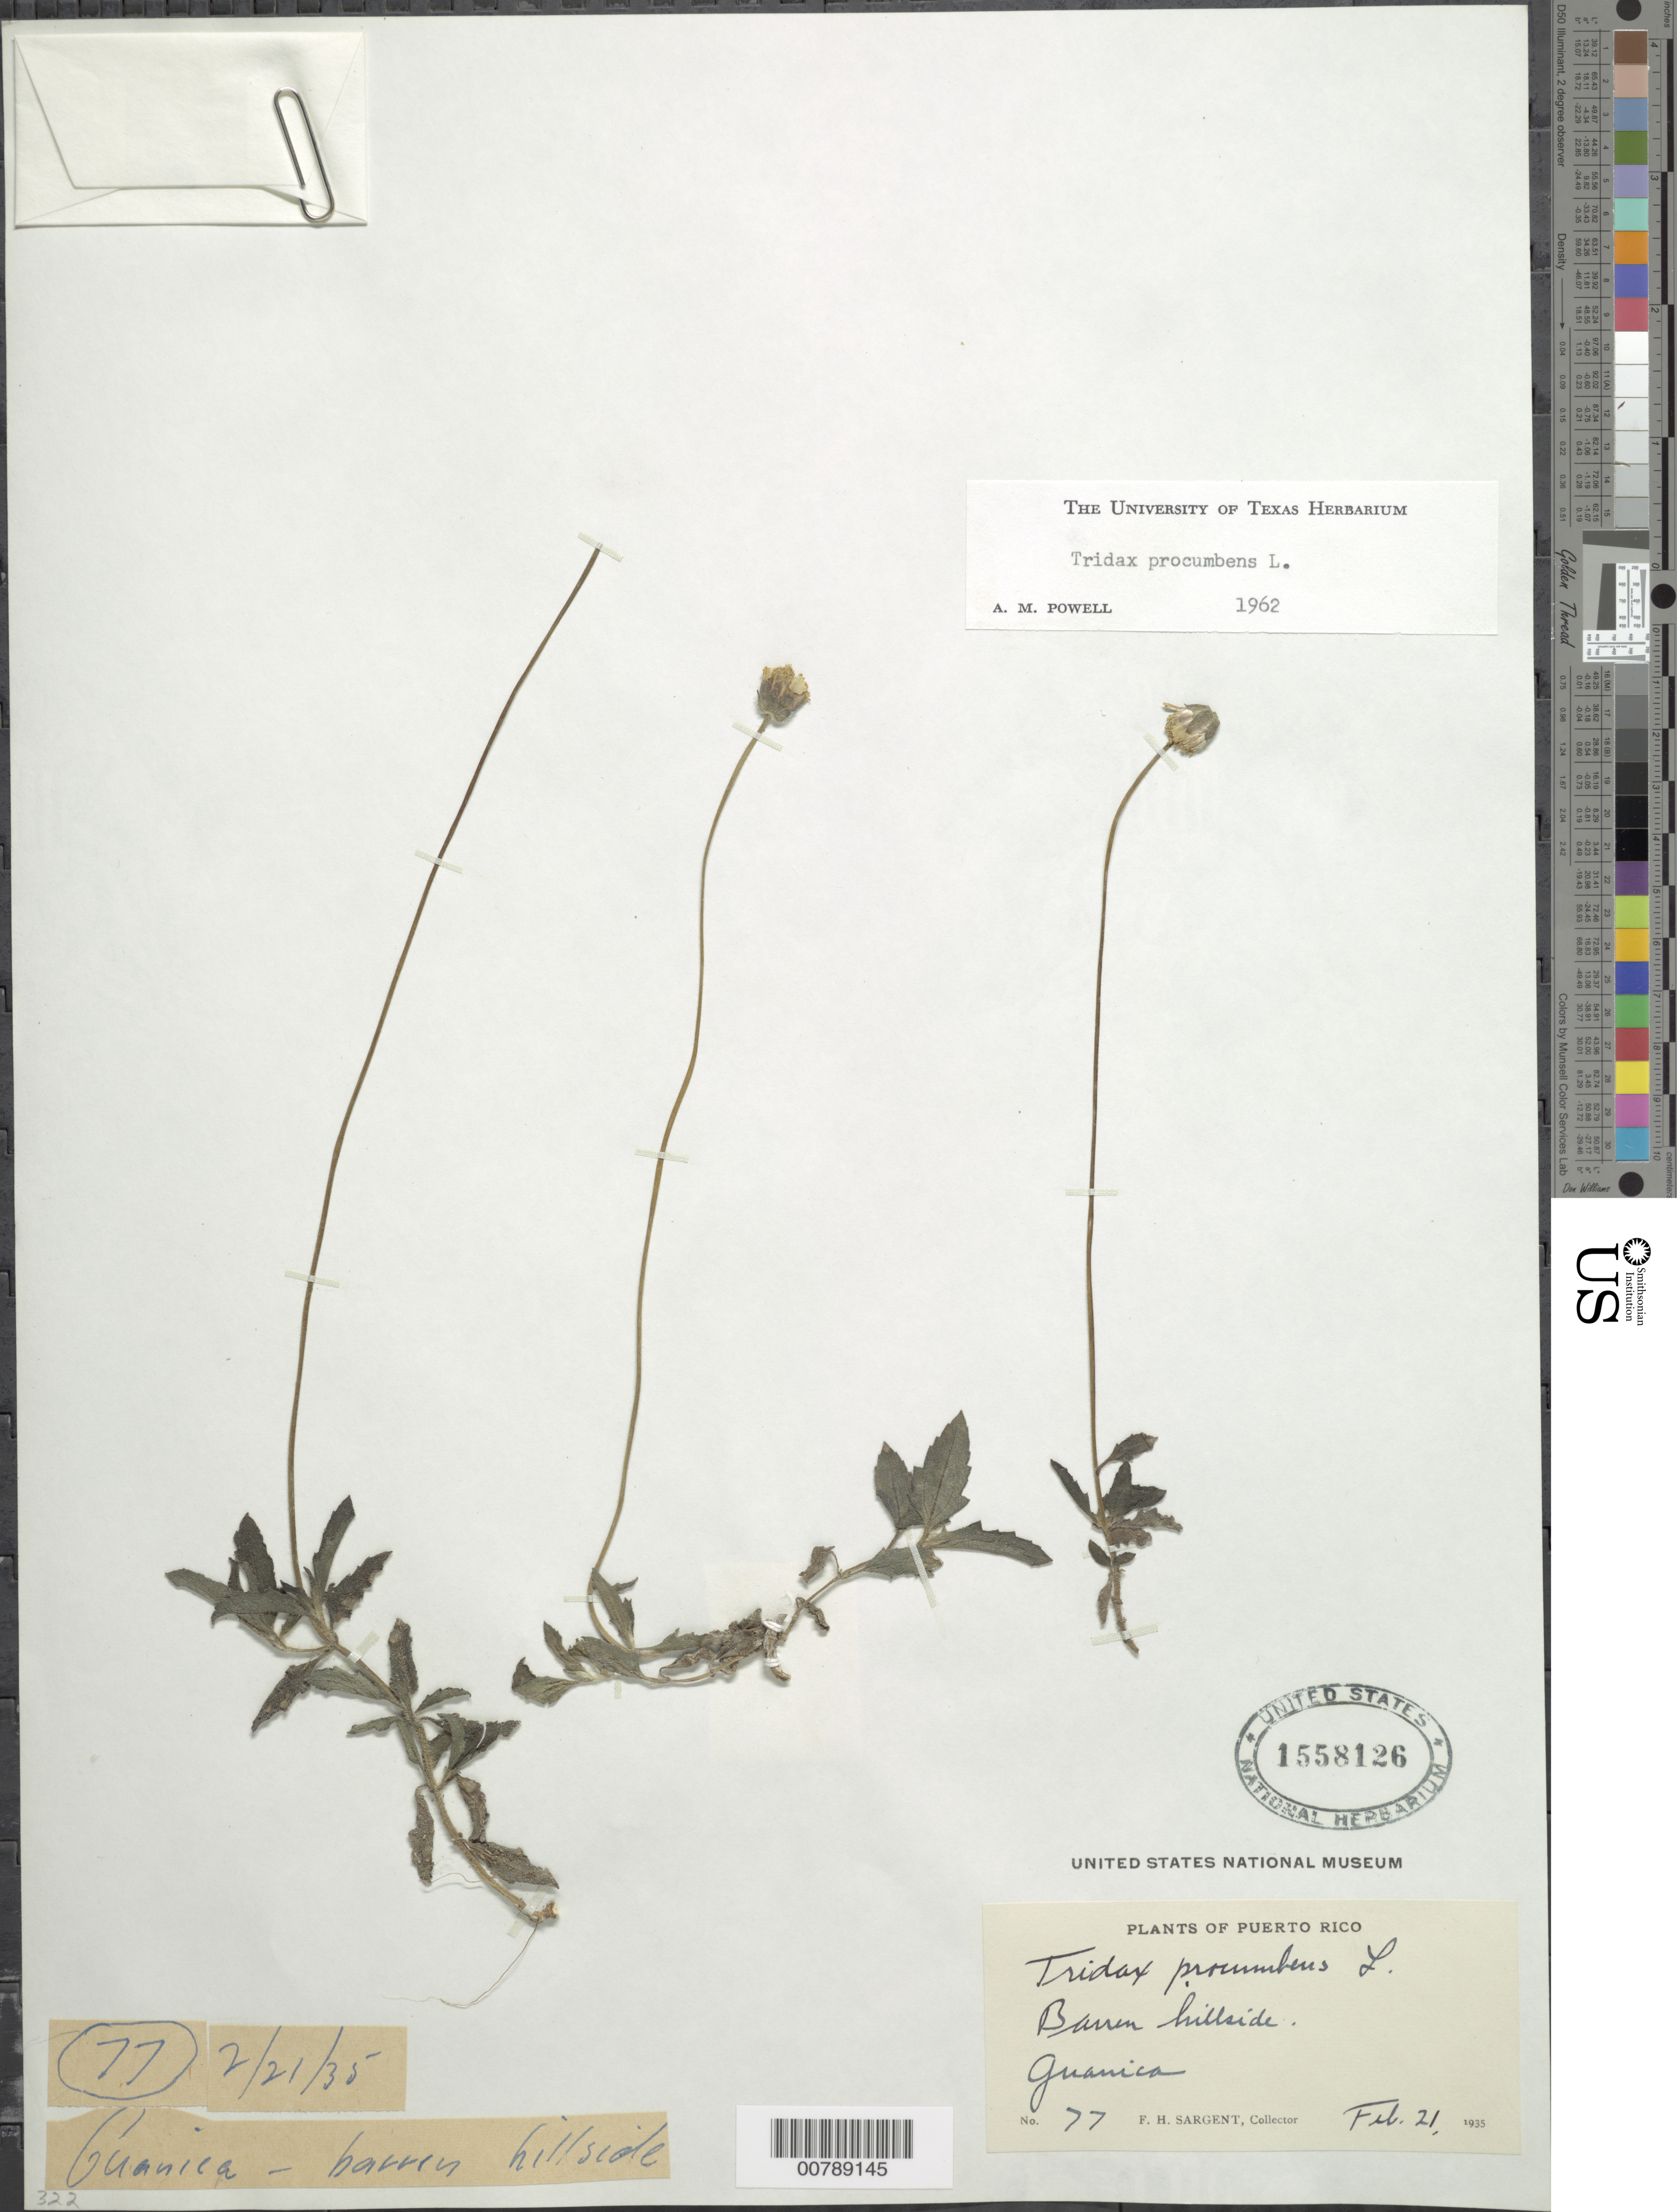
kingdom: Plantae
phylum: Tracheophyta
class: Magnoliopsida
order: Asterales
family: Asteraceae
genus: Tridax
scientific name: Tridax procumbens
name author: L.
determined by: Powell, A.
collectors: F. H. Sargent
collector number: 77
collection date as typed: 21 Feb 1935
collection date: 1935-02-21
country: Puerto Rico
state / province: Guánica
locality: Guanica, barren hillside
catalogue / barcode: US 1558126